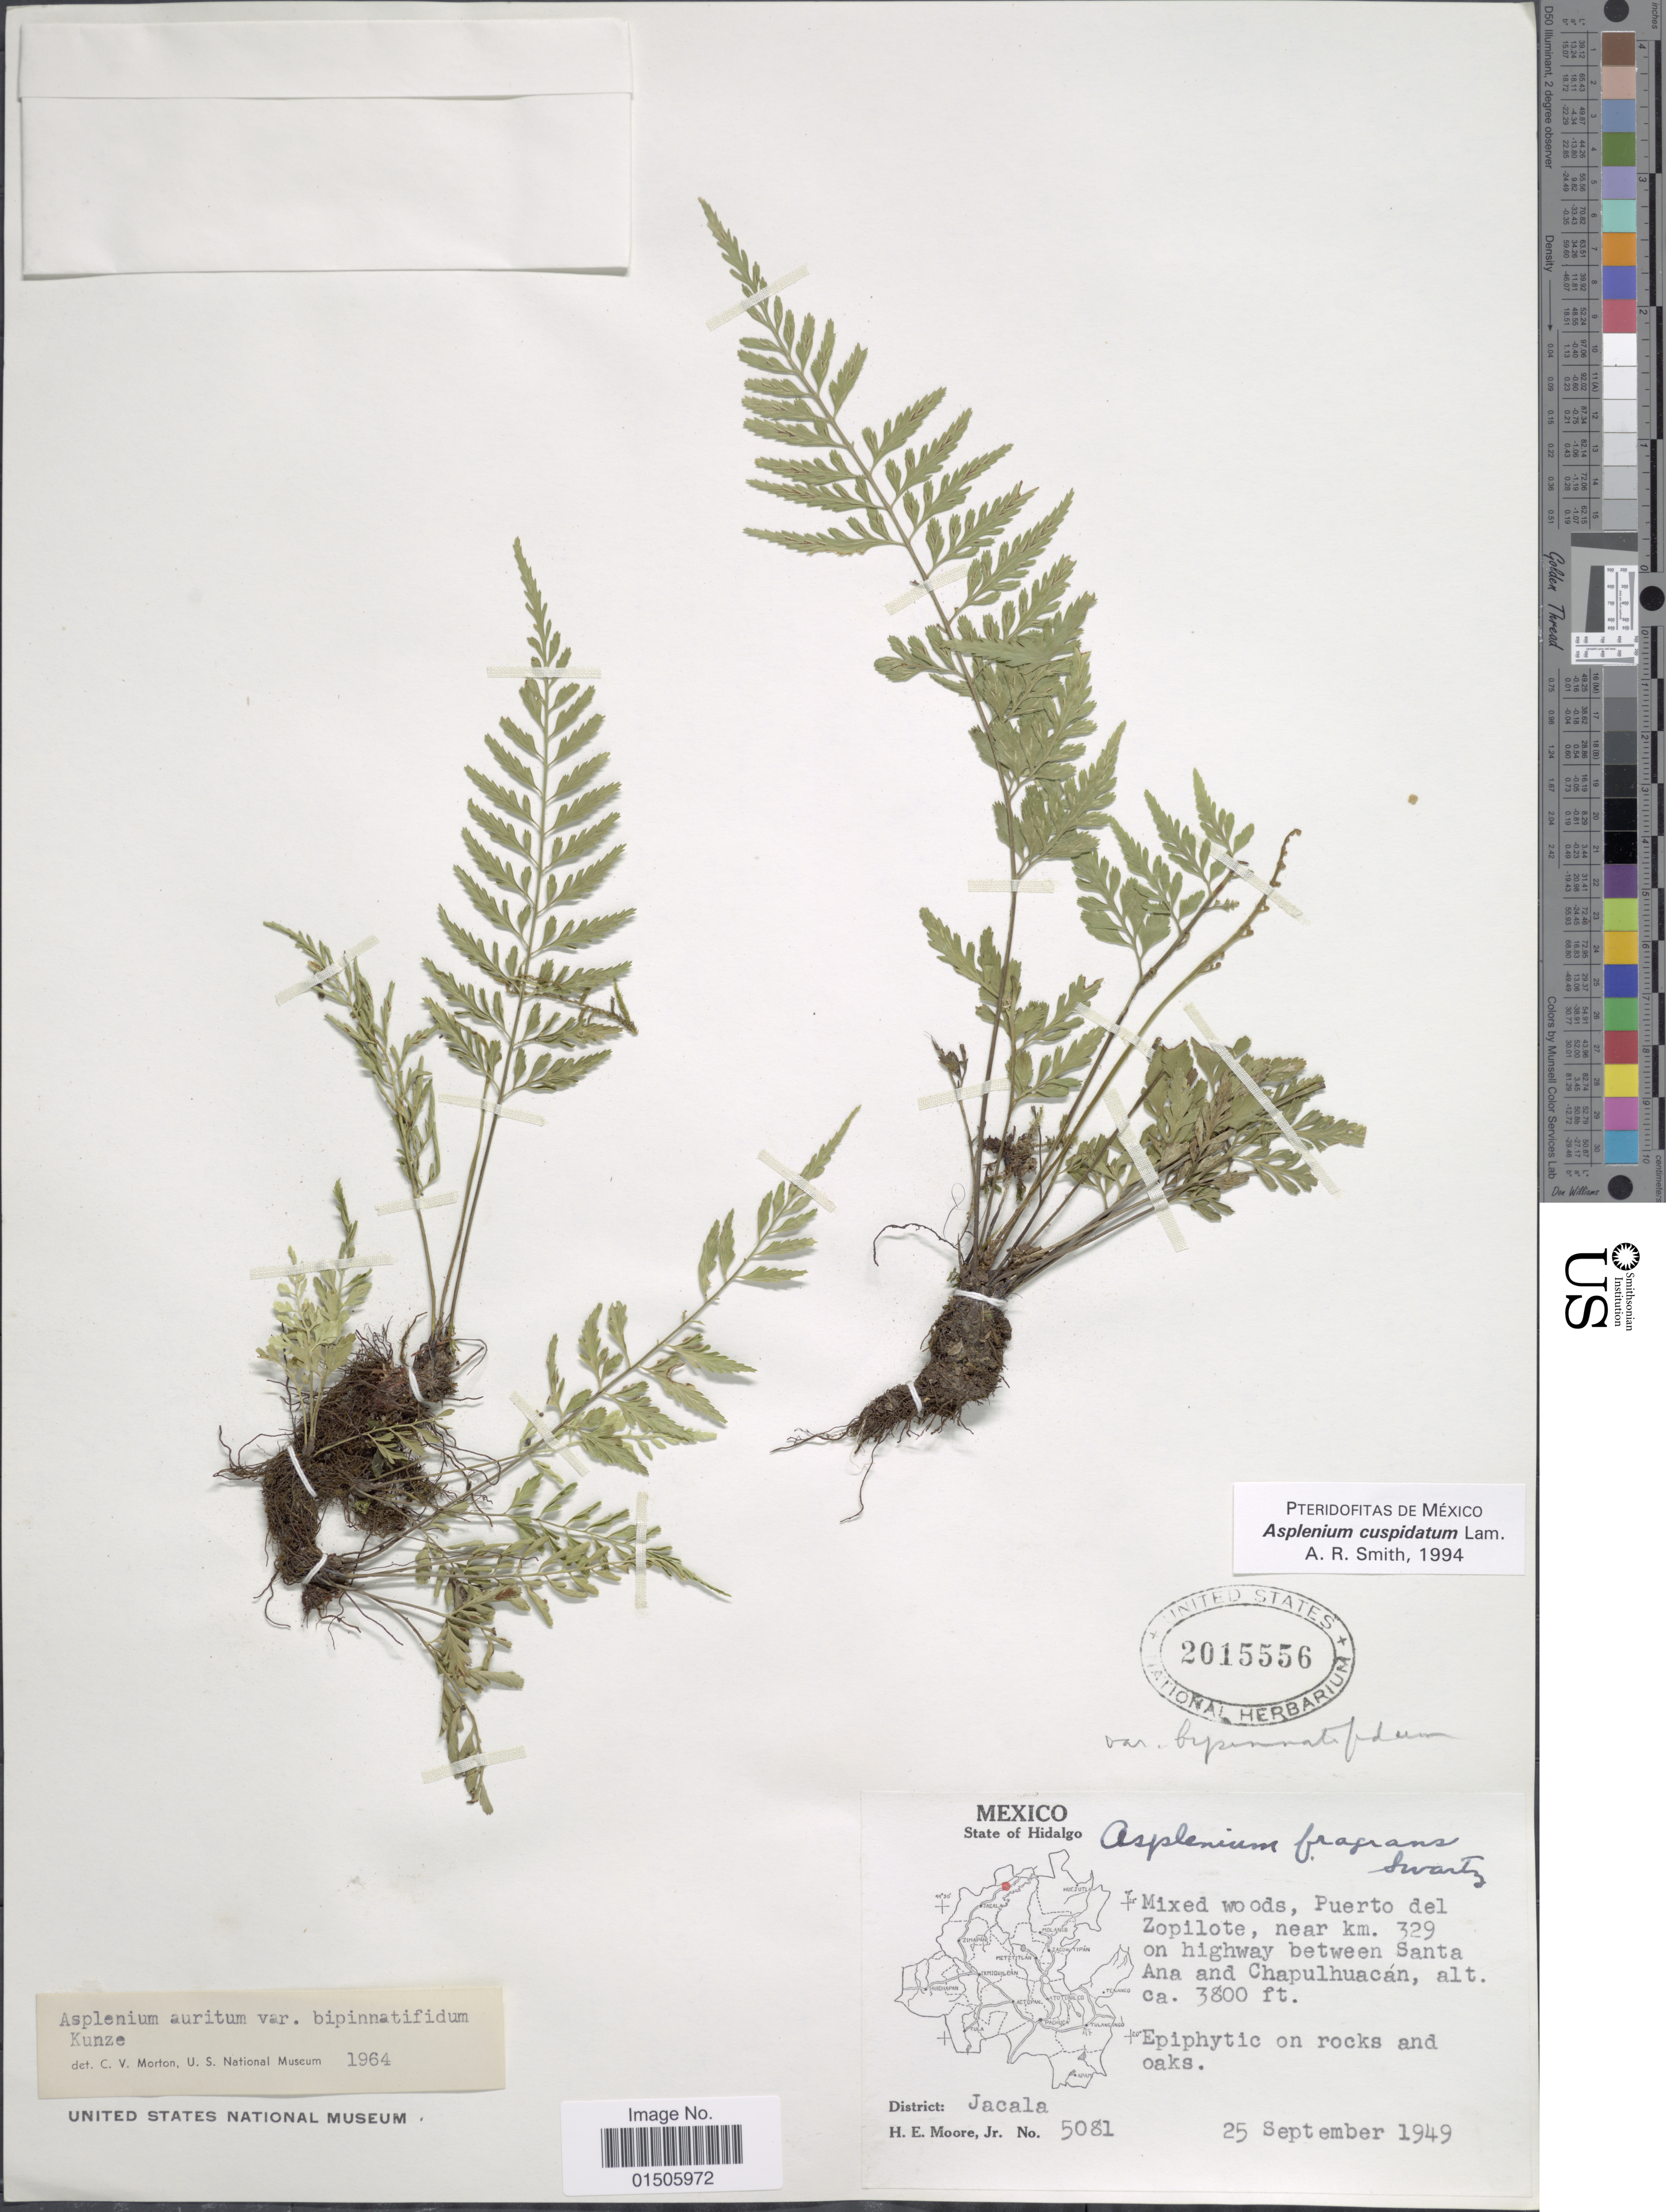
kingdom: Plantae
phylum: Tracheophyta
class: Polypodiopsida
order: Polypodiales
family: Aspleniaceae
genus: Asplenium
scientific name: Asplenium cuspidatum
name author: Lam.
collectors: H. Moore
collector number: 5081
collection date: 1949-09-25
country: Mexico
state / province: Hidalgo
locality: State of Hidalgo. Mixed woods, Puerto del Zopilote, near km. 329 on highway between Santa Ana and Chapulhuacan, Epiphytic on rocks and oaks. District: Jacala.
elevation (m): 1158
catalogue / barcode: US 2015556